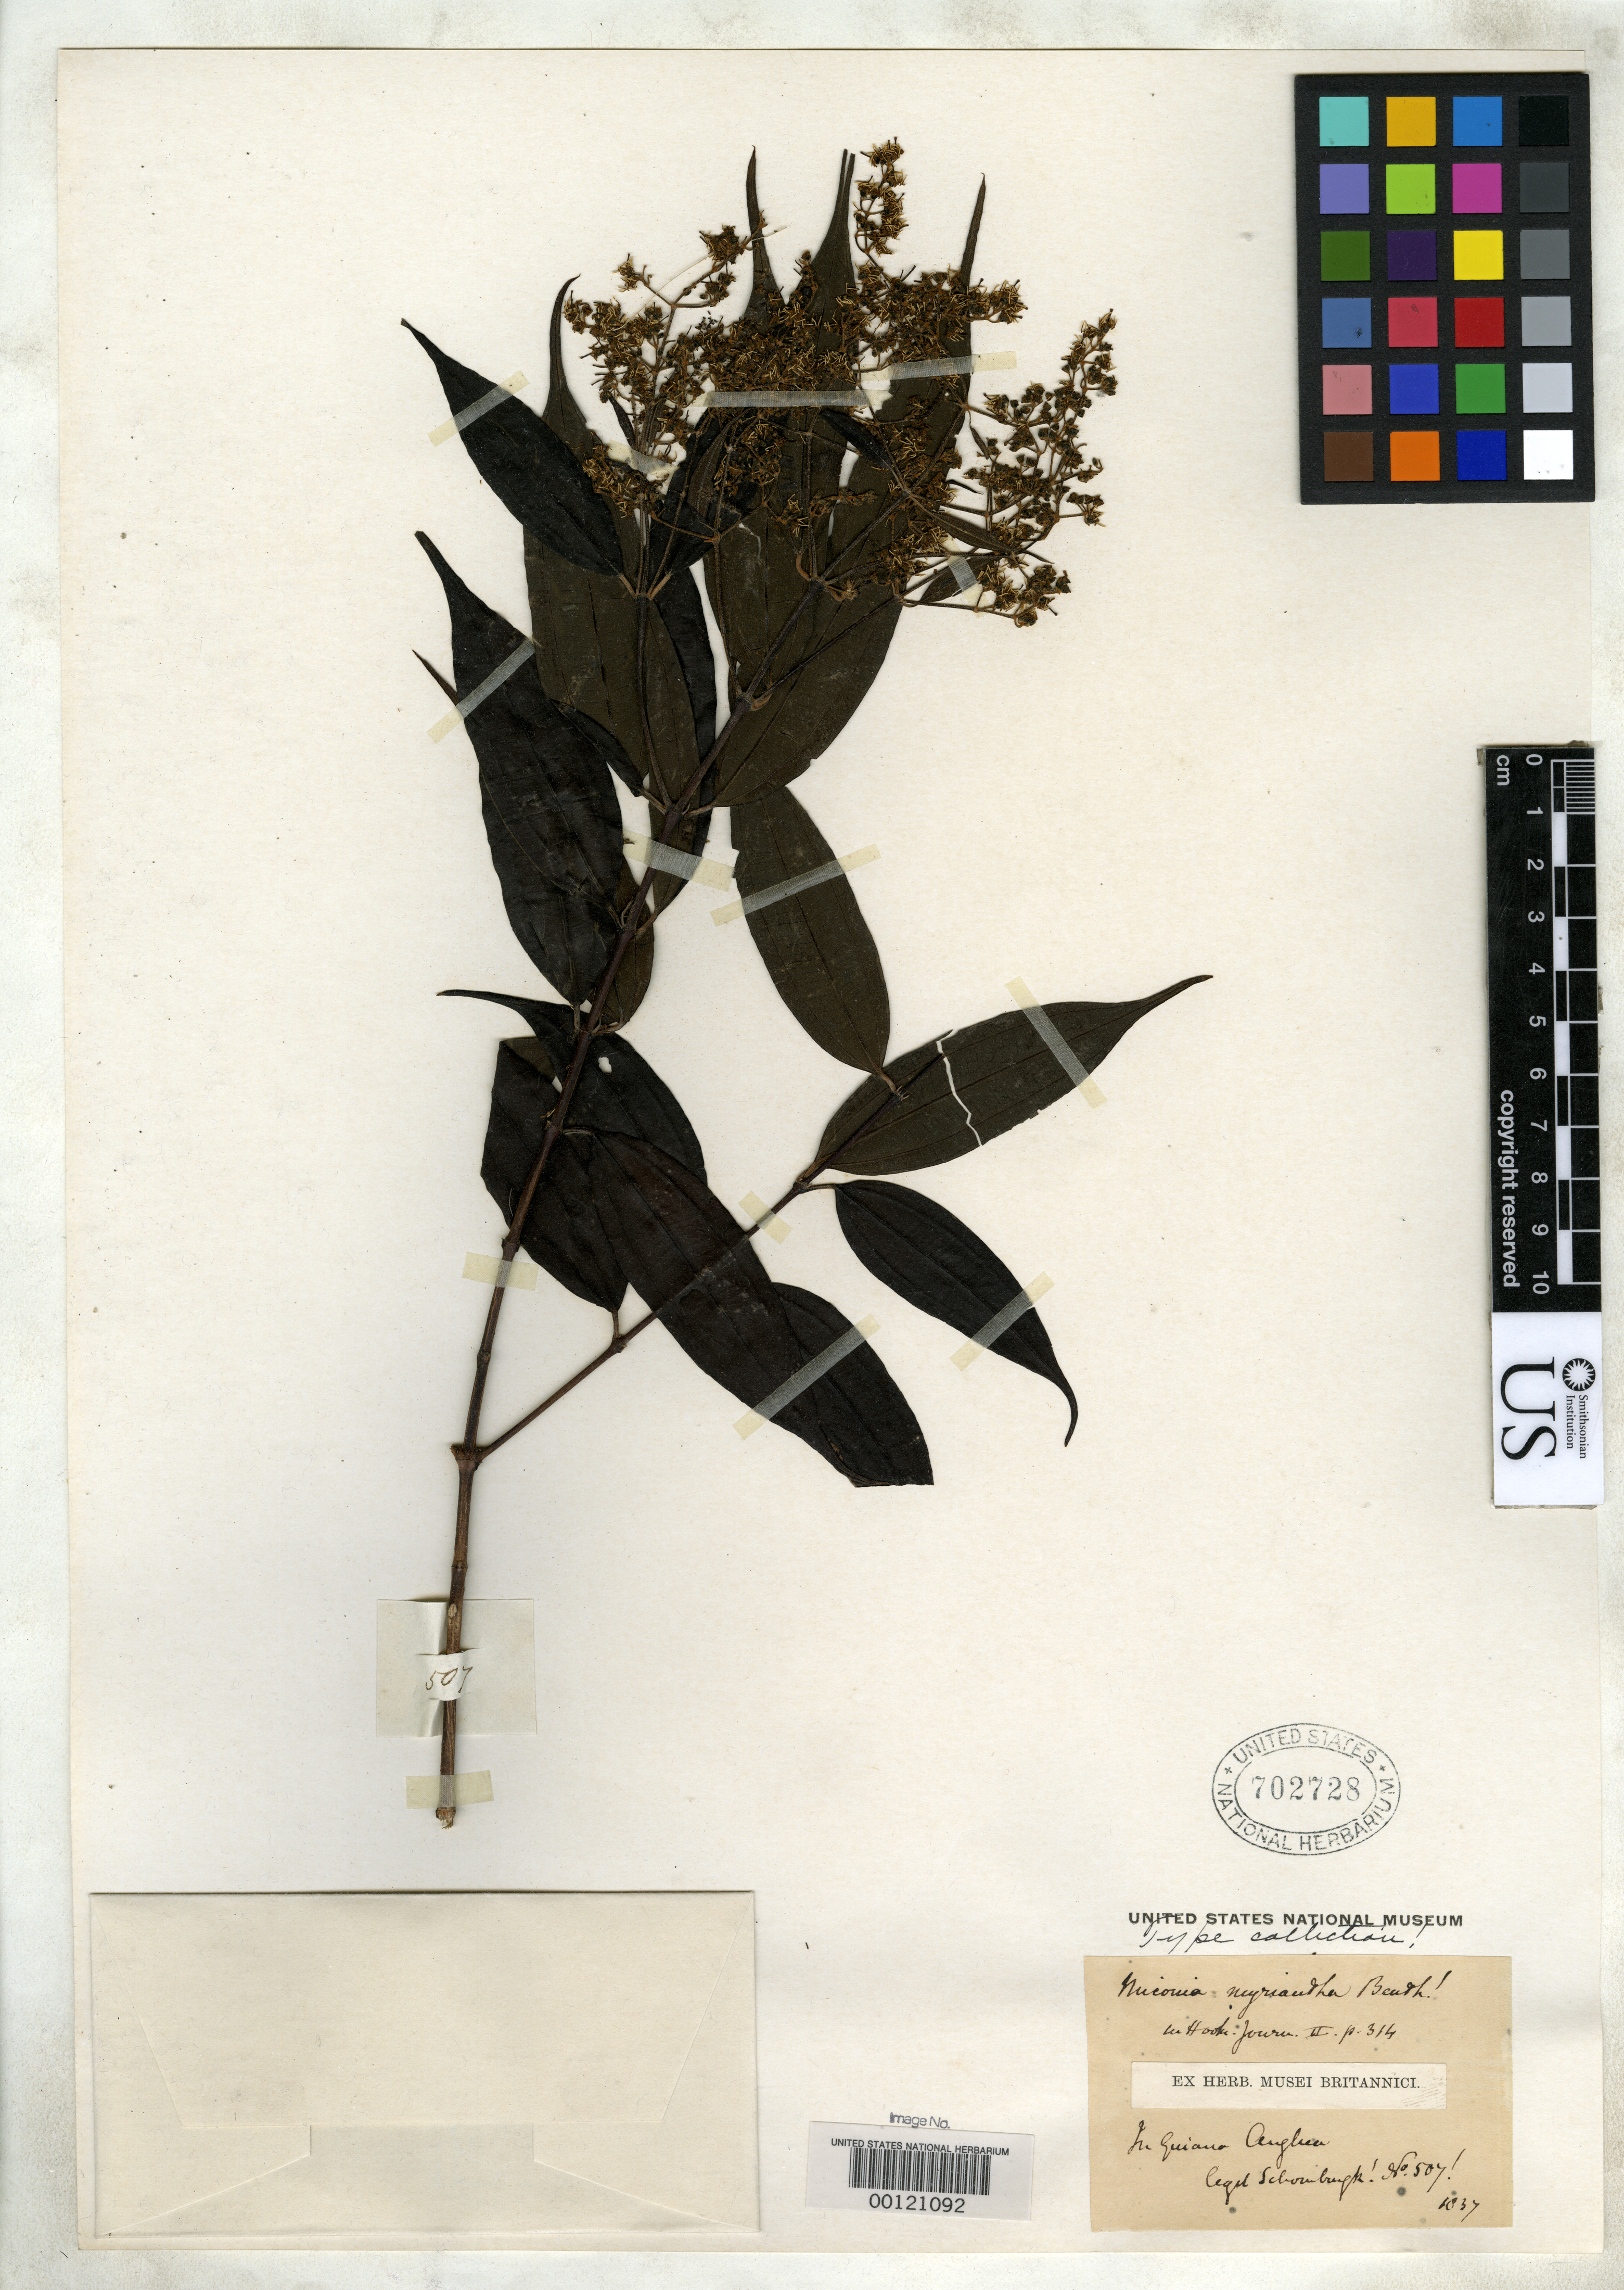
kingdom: Plantae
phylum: Tracheophyta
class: Magnoliopsida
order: Myrtales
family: Melastomataceae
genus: Miconia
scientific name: Miconia myriantha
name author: Benth.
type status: Isotype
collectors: R. H. Schomburgk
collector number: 507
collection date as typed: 1837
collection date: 1837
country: Guyana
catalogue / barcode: US 702728